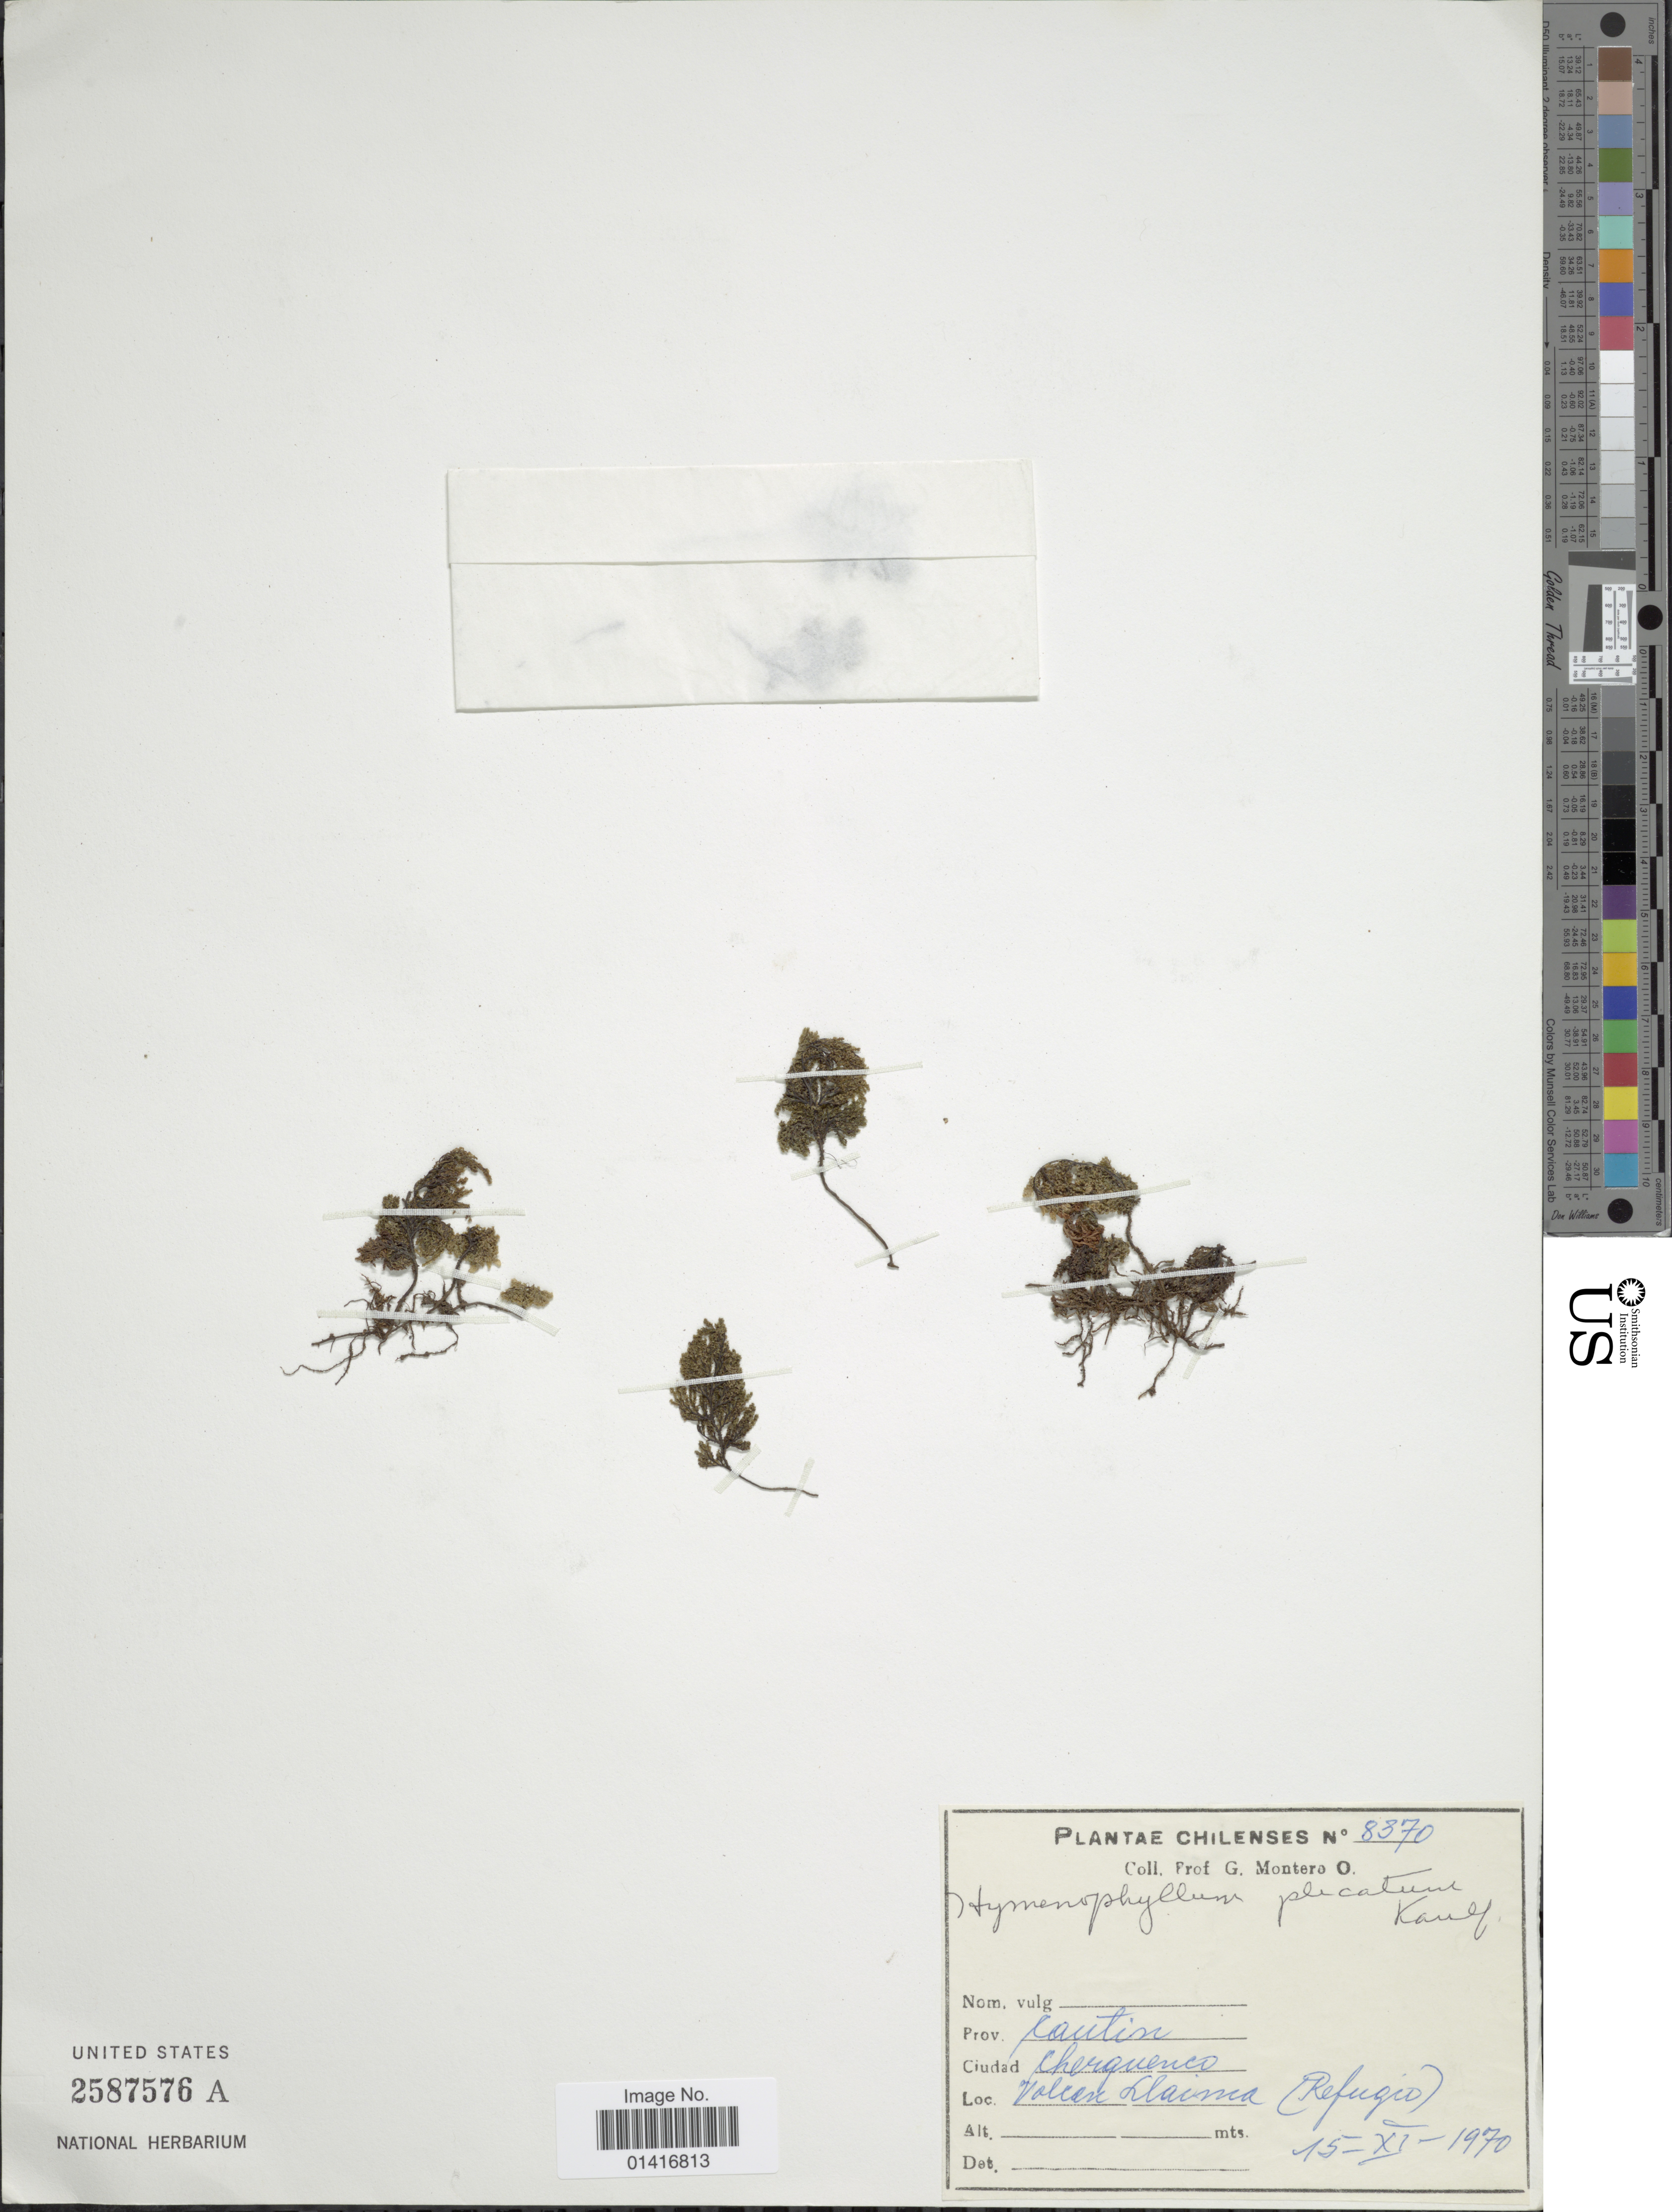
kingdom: Plantae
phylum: Tracheophyta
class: Polypodiopsida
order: Hymenophyllales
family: Hymenophyllaceae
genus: Hymenophyllum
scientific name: Hymenophyllum plicatum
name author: Kaulf.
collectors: G. Montero O.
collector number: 8370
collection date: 1970-11-15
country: Chile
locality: Prov. Cautin. Ciudad: Cherquenco, Volcan Llaima (Refugio).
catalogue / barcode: US 2587576A